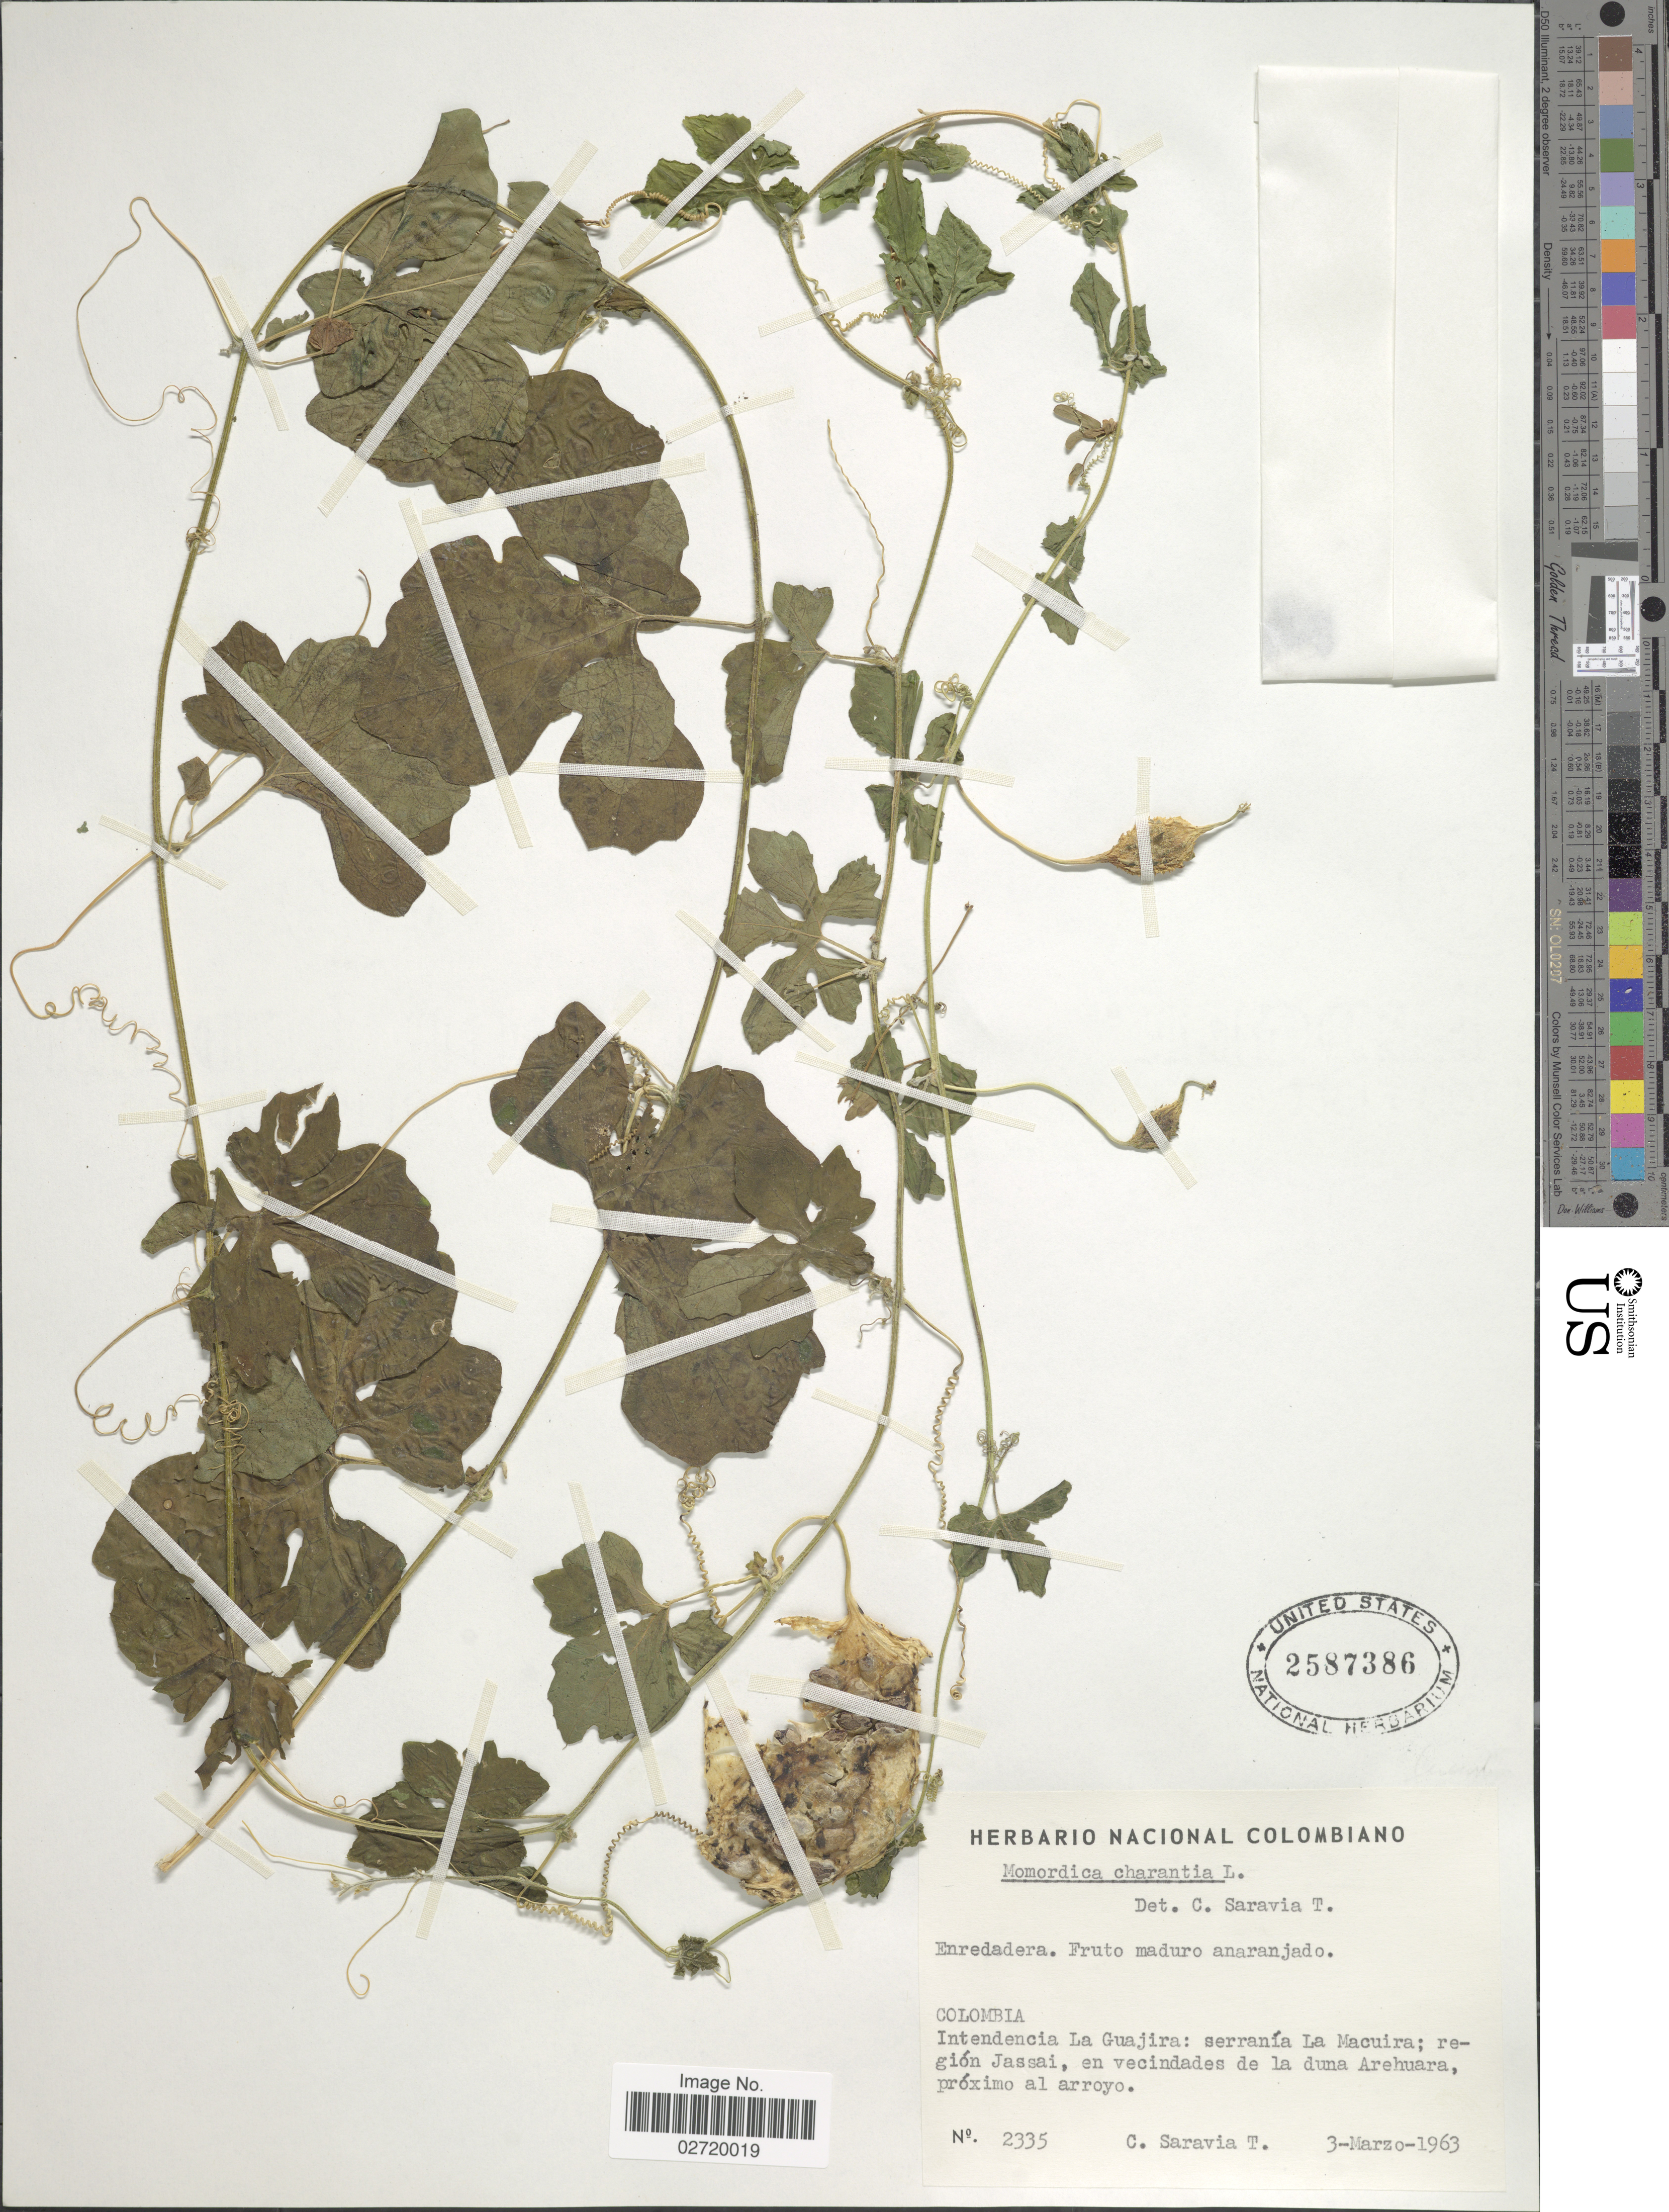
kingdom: Plantae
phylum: Tracheophyta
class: Magnoliopsida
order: Cucurbitales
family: Cucurbitaceae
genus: Momordica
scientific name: Momordica charantia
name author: L.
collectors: C. Saravia T.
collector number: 2335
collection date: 1963-03-03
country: Colombia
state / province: La Guajira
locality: Intendencia La Guajira: serrania La Macuira; region Jassai, en vecindades de la duna Arehuara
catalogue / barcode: US 2587386